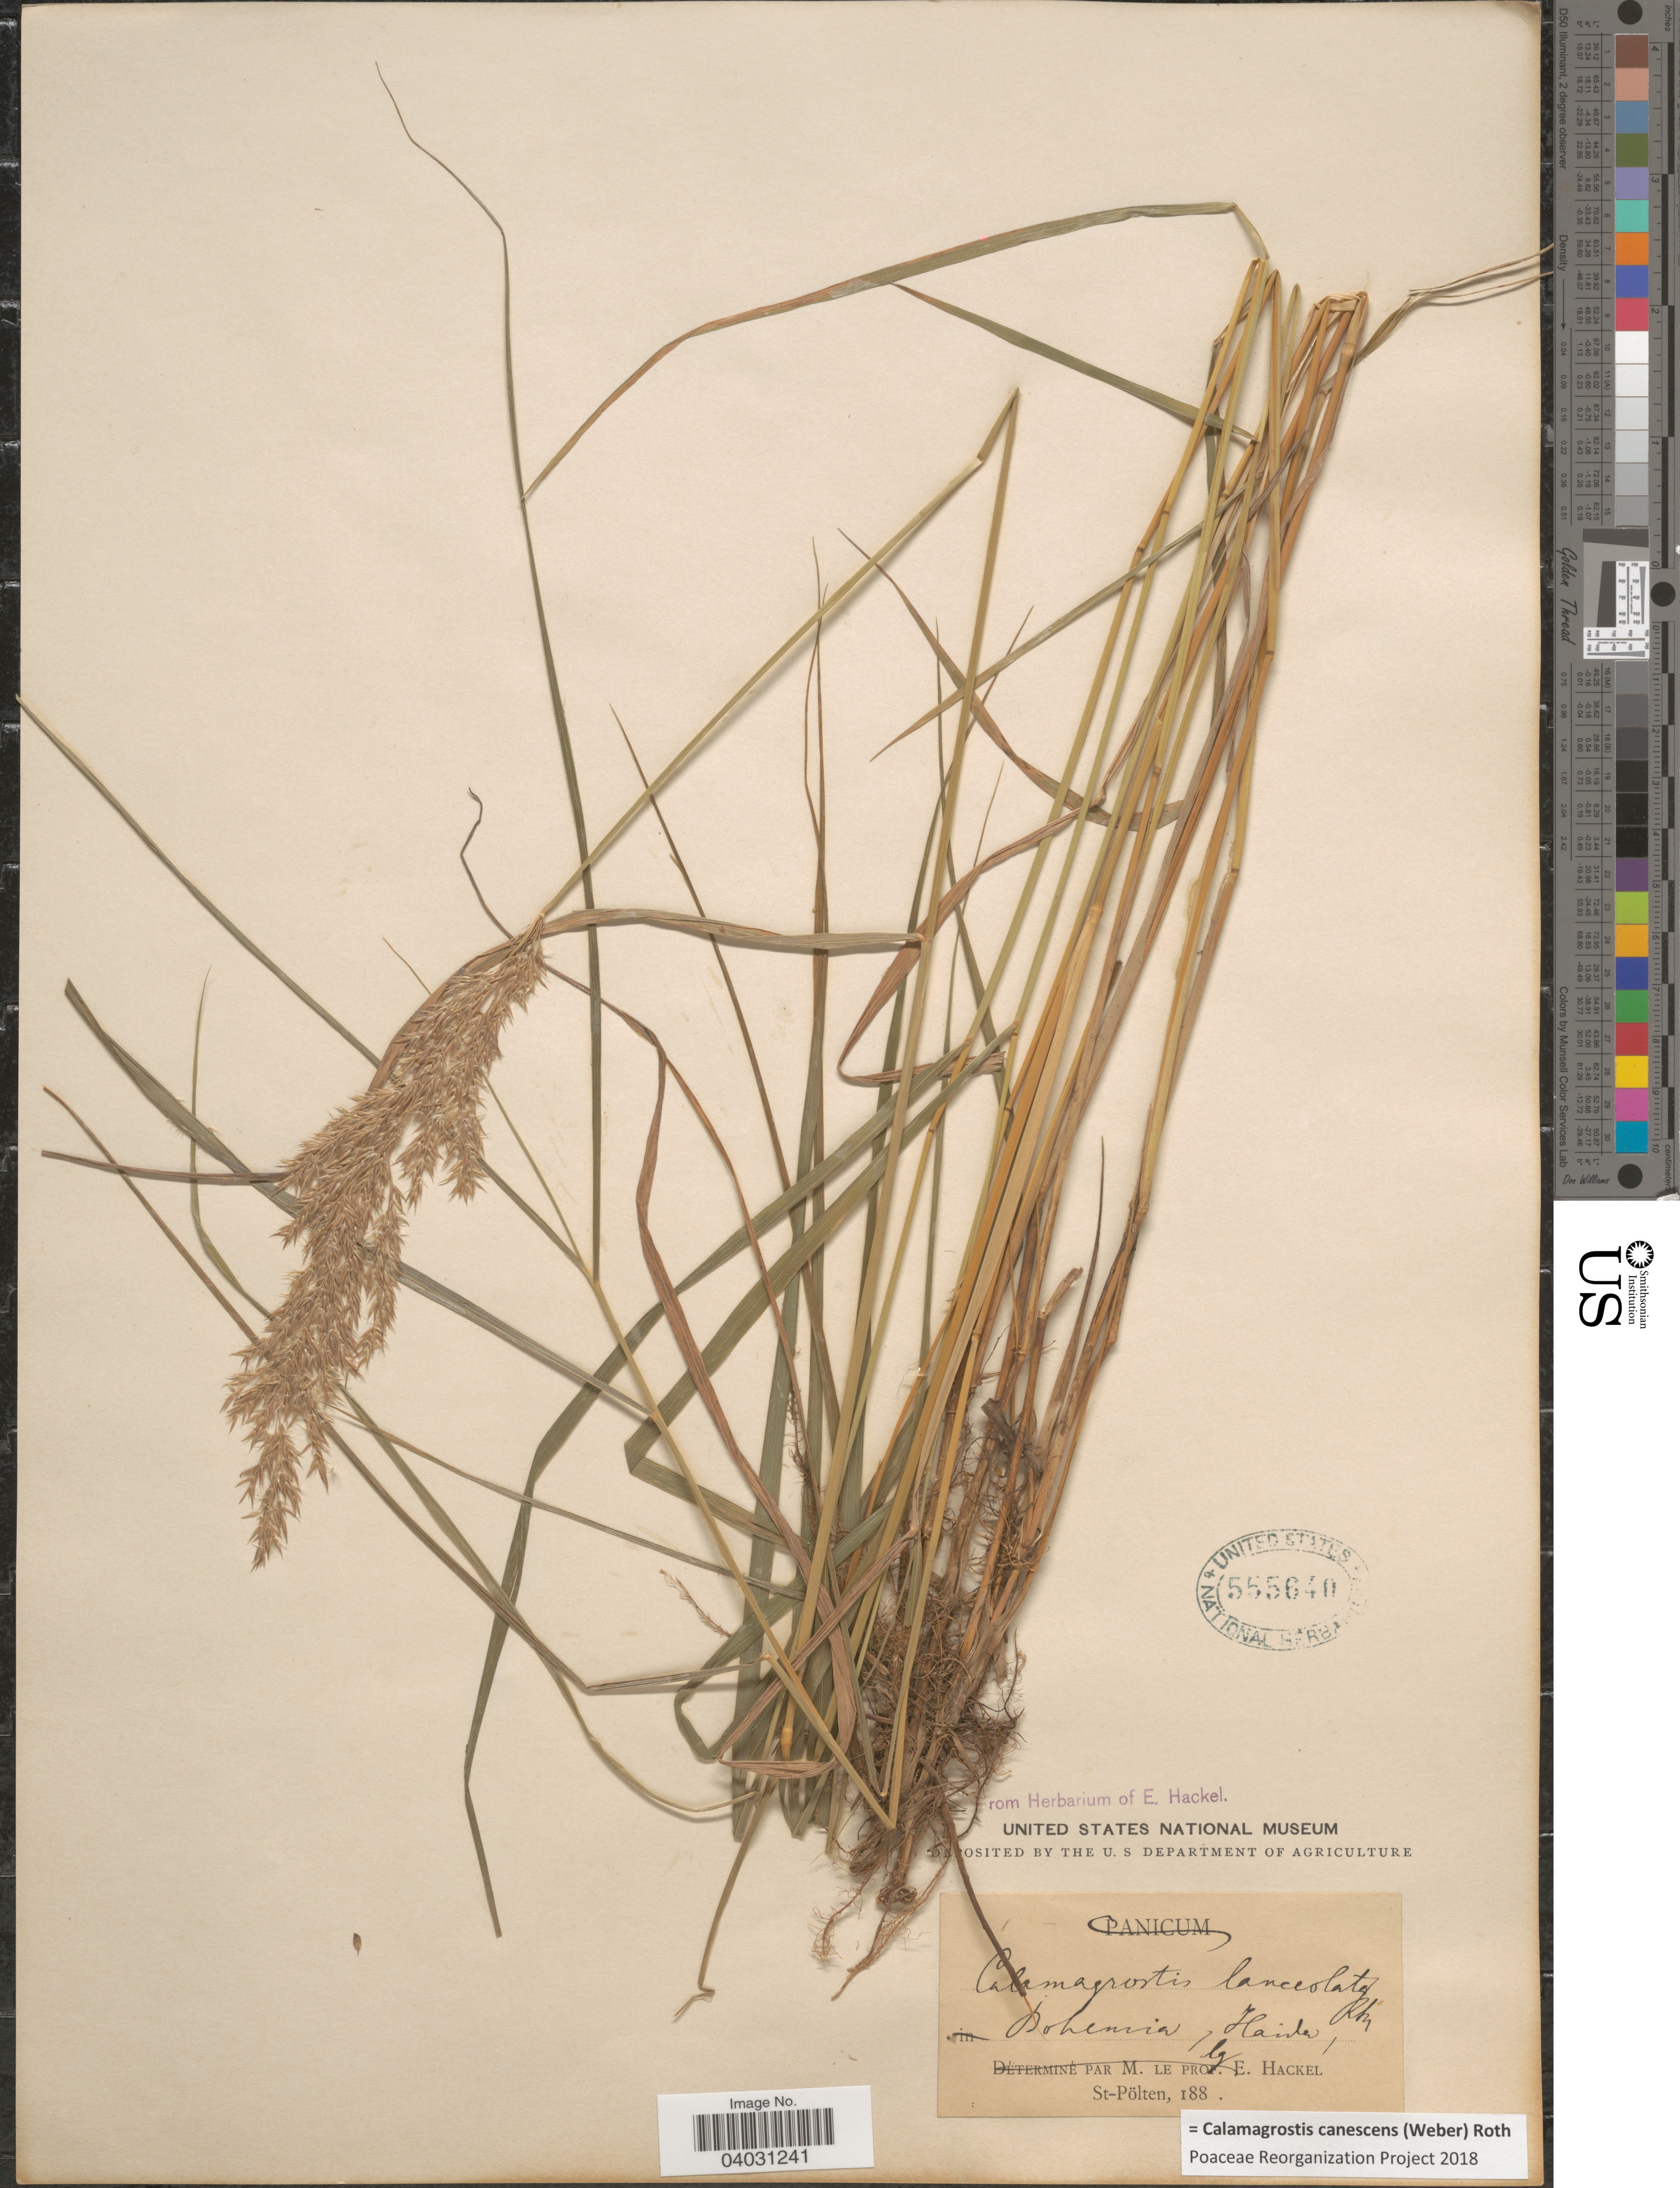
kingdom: Plantae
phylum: Tracheophyta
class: Liliopsida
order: Poales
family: Poaceae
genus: Calamagrostis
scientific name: Calamagrostis canescens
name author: (G.H. Weber) Roth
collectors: E. Hackel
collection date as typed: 188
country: Czechia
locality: Bohemia, Haida.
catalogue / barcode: US 555640